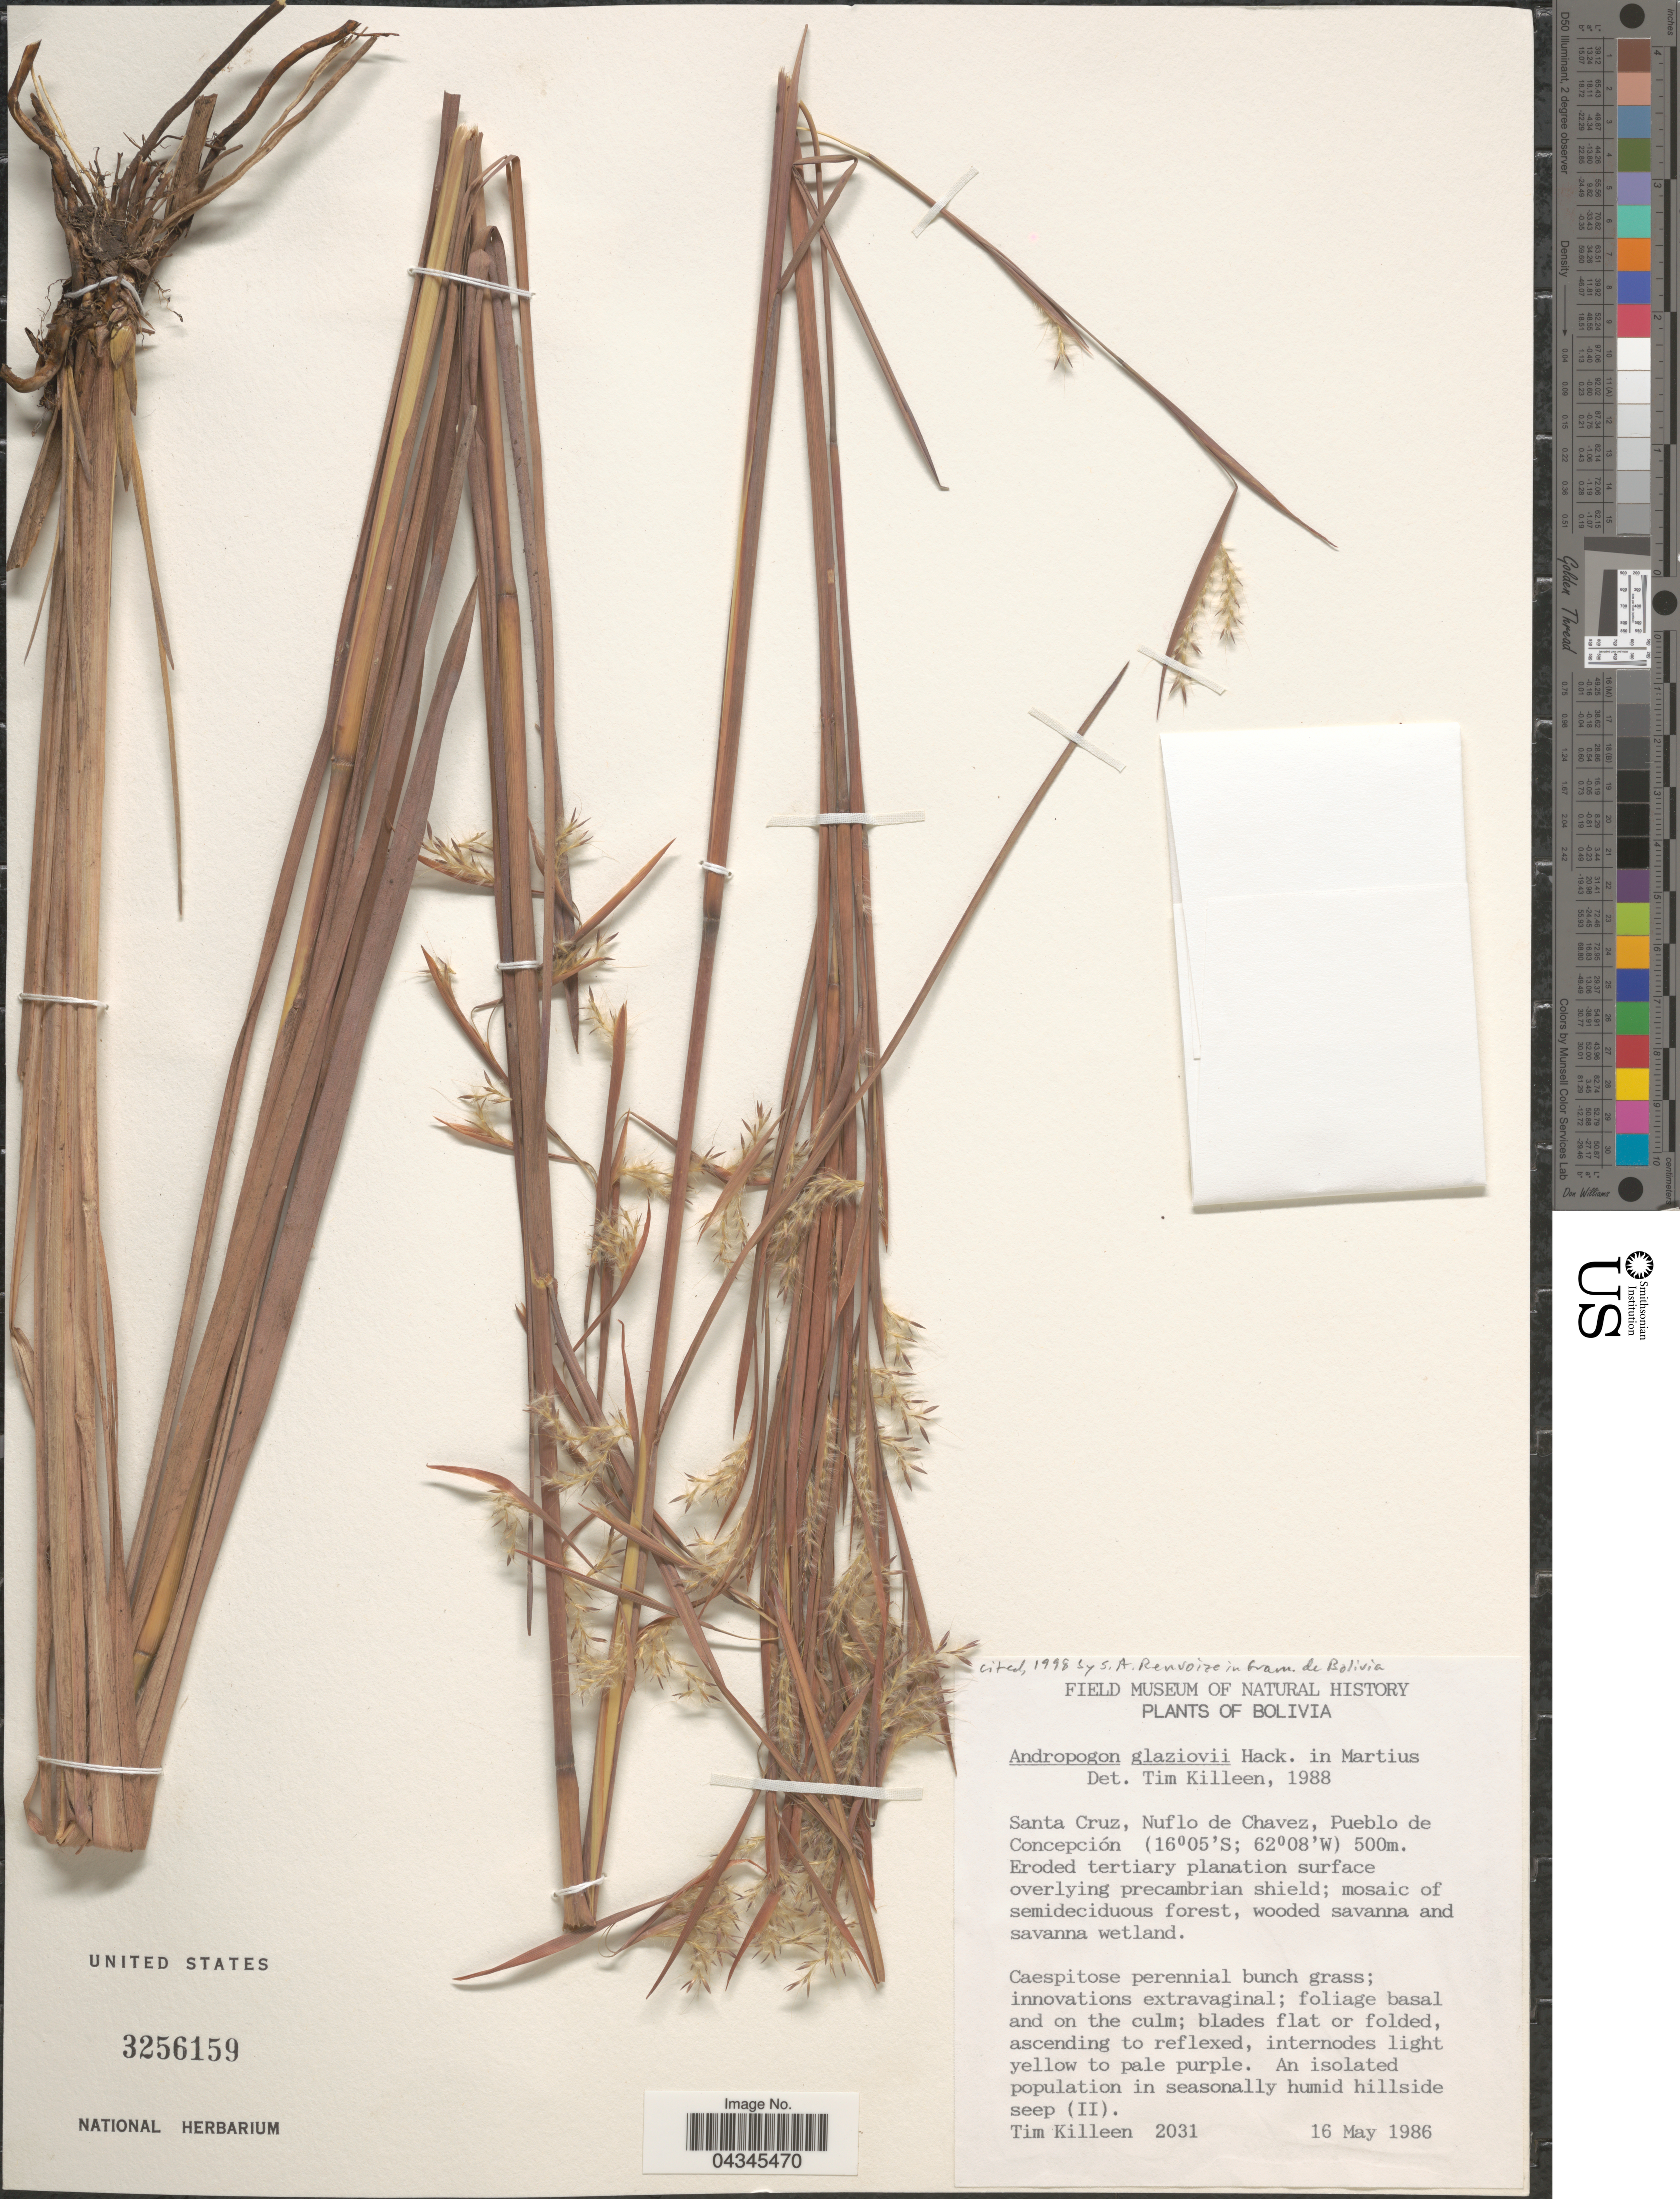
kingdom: Plantae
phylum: Tracheophyta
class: Liliopsida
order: Poales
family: Poaceae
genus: Andropogon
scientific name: Andropogon glaziovii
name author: Hack. in Mart.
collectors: T. J. Killeen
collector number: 2031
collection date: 1986-05-16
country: Bolivia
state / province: Santa Cruz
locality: Nuflo de Chavez, Pueblo de Concepción.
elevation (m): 500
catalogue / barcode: US 3256159